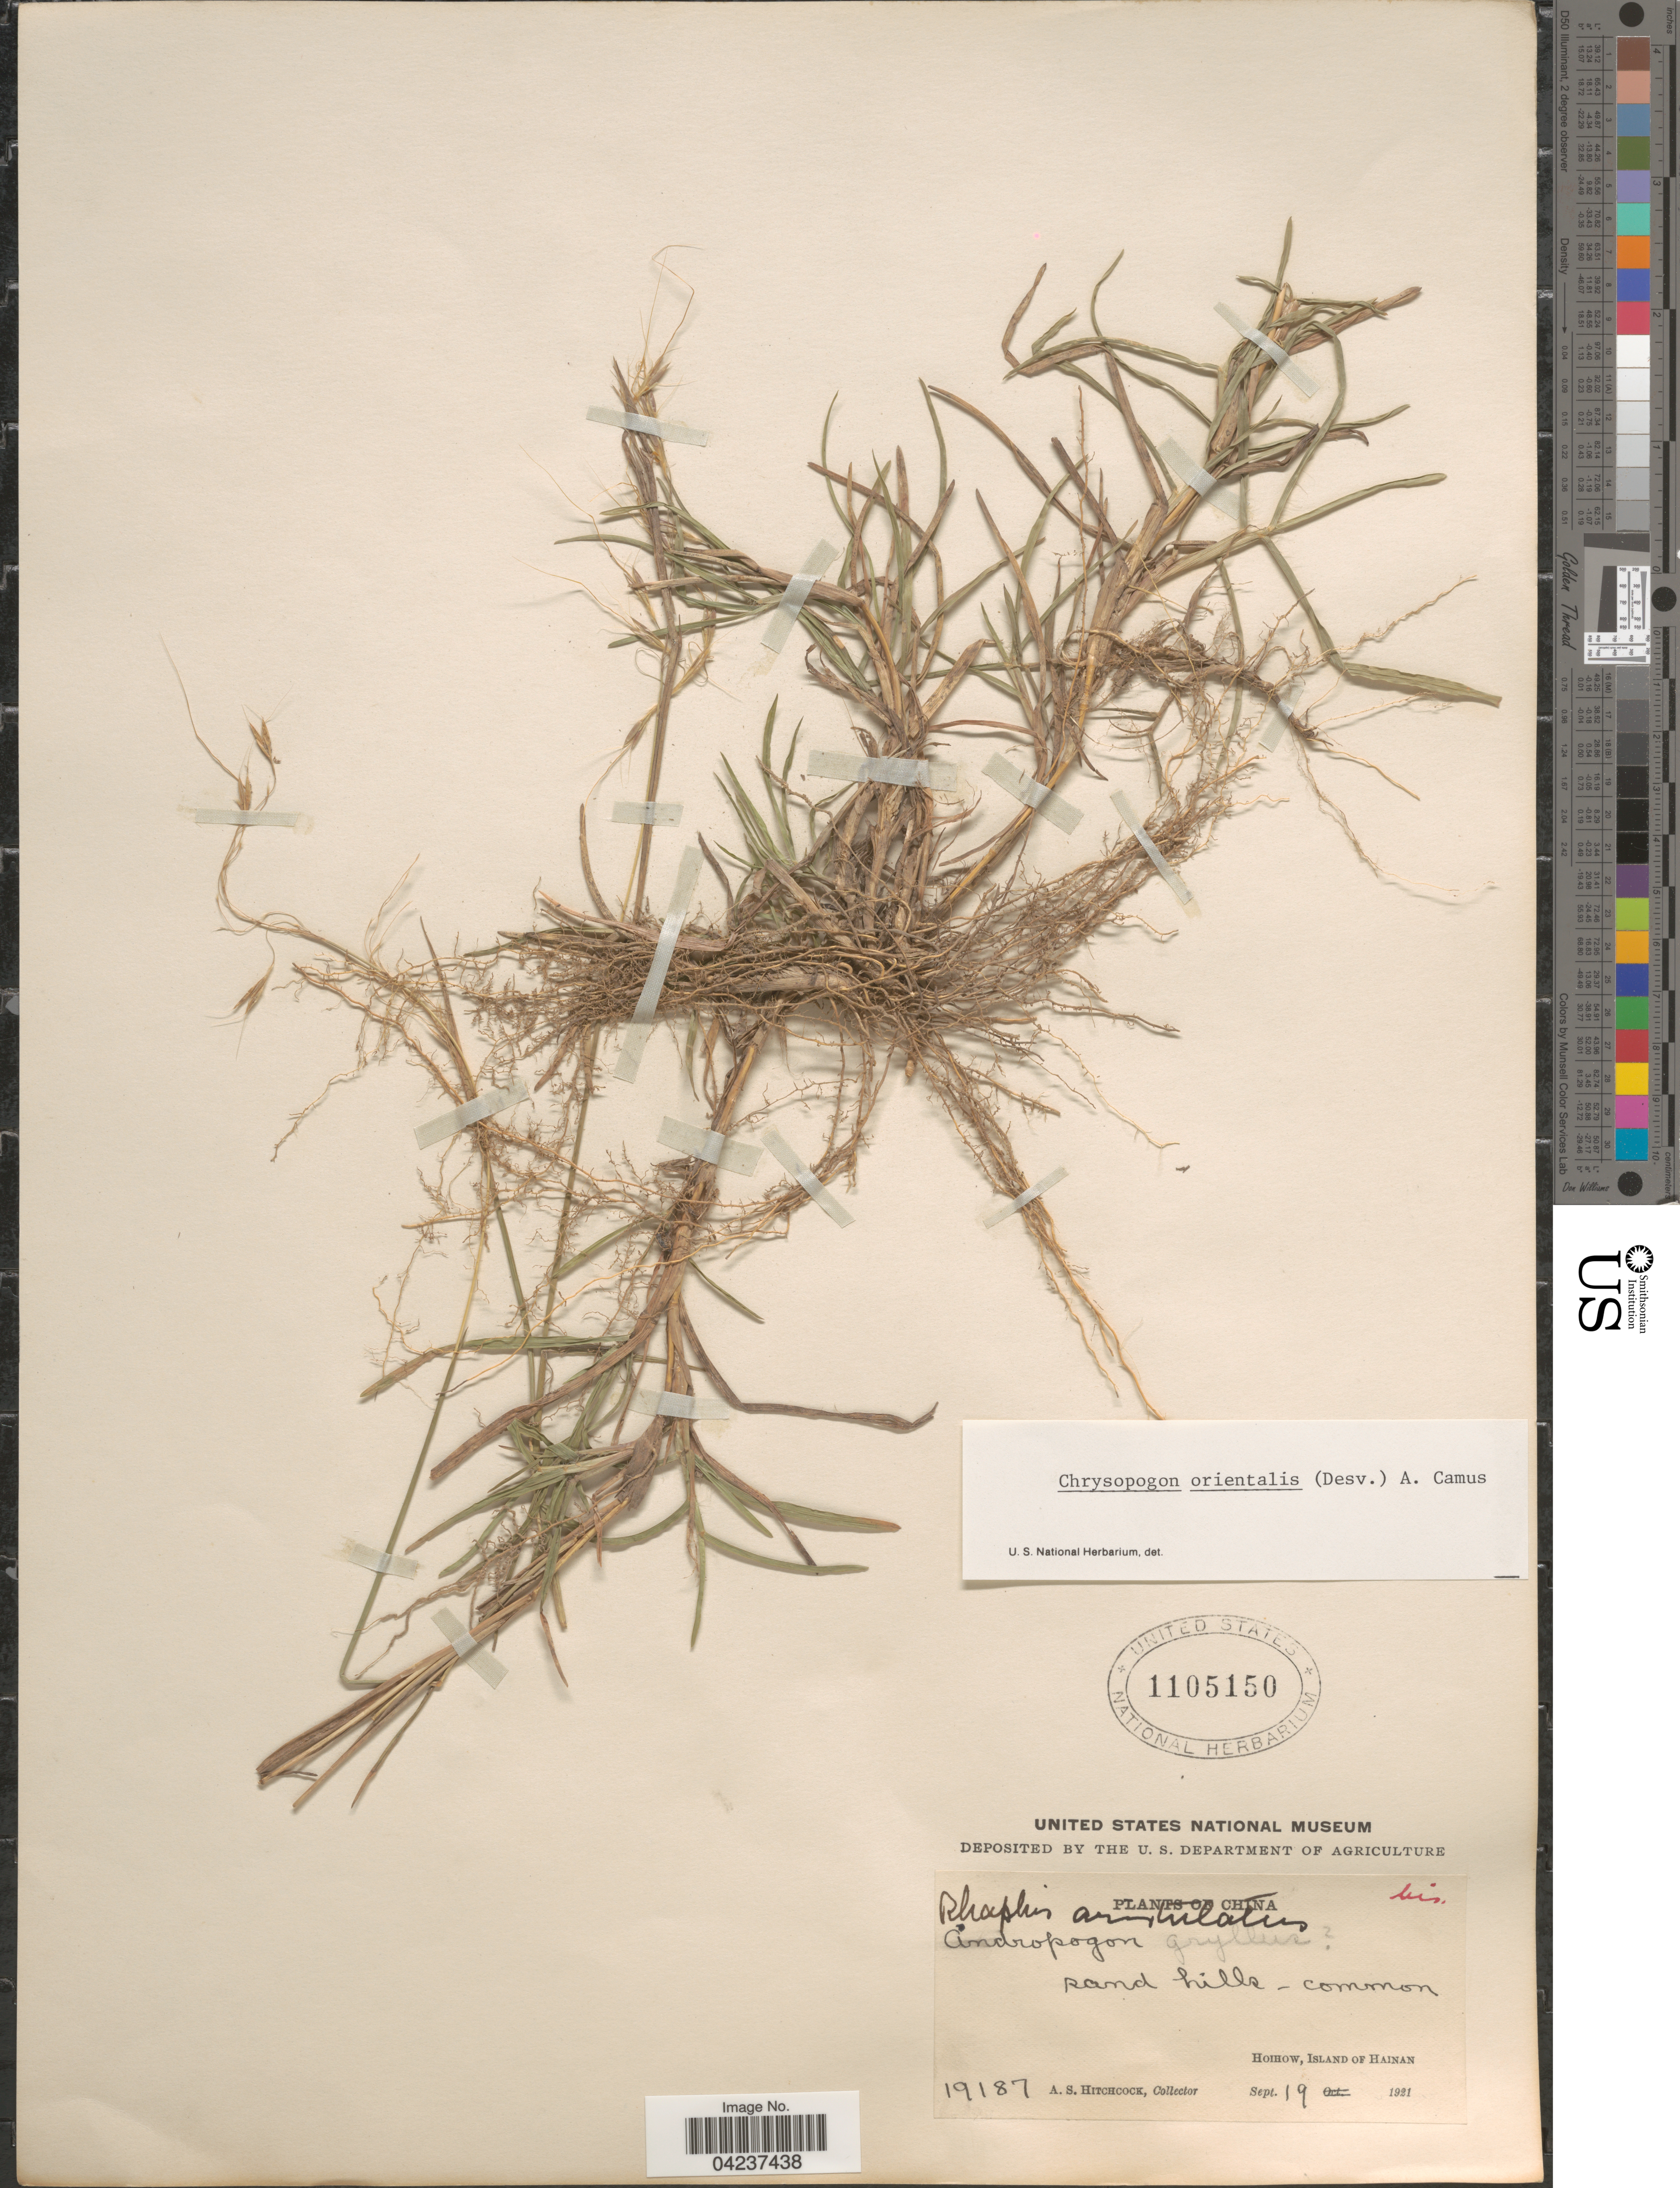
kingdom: Plantae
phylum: Tracheophyta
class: Liliopsida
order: Poales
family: Poaceae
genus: Chrysopogon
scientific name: Chrysopogon orientalis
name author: (Desv.) A. Camus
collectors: A. S. Hitchcock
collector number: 19187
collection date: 1921-09-19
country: China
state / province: Hainan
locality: Hoihow, Island Of Hainan.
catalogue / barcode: US 1105150